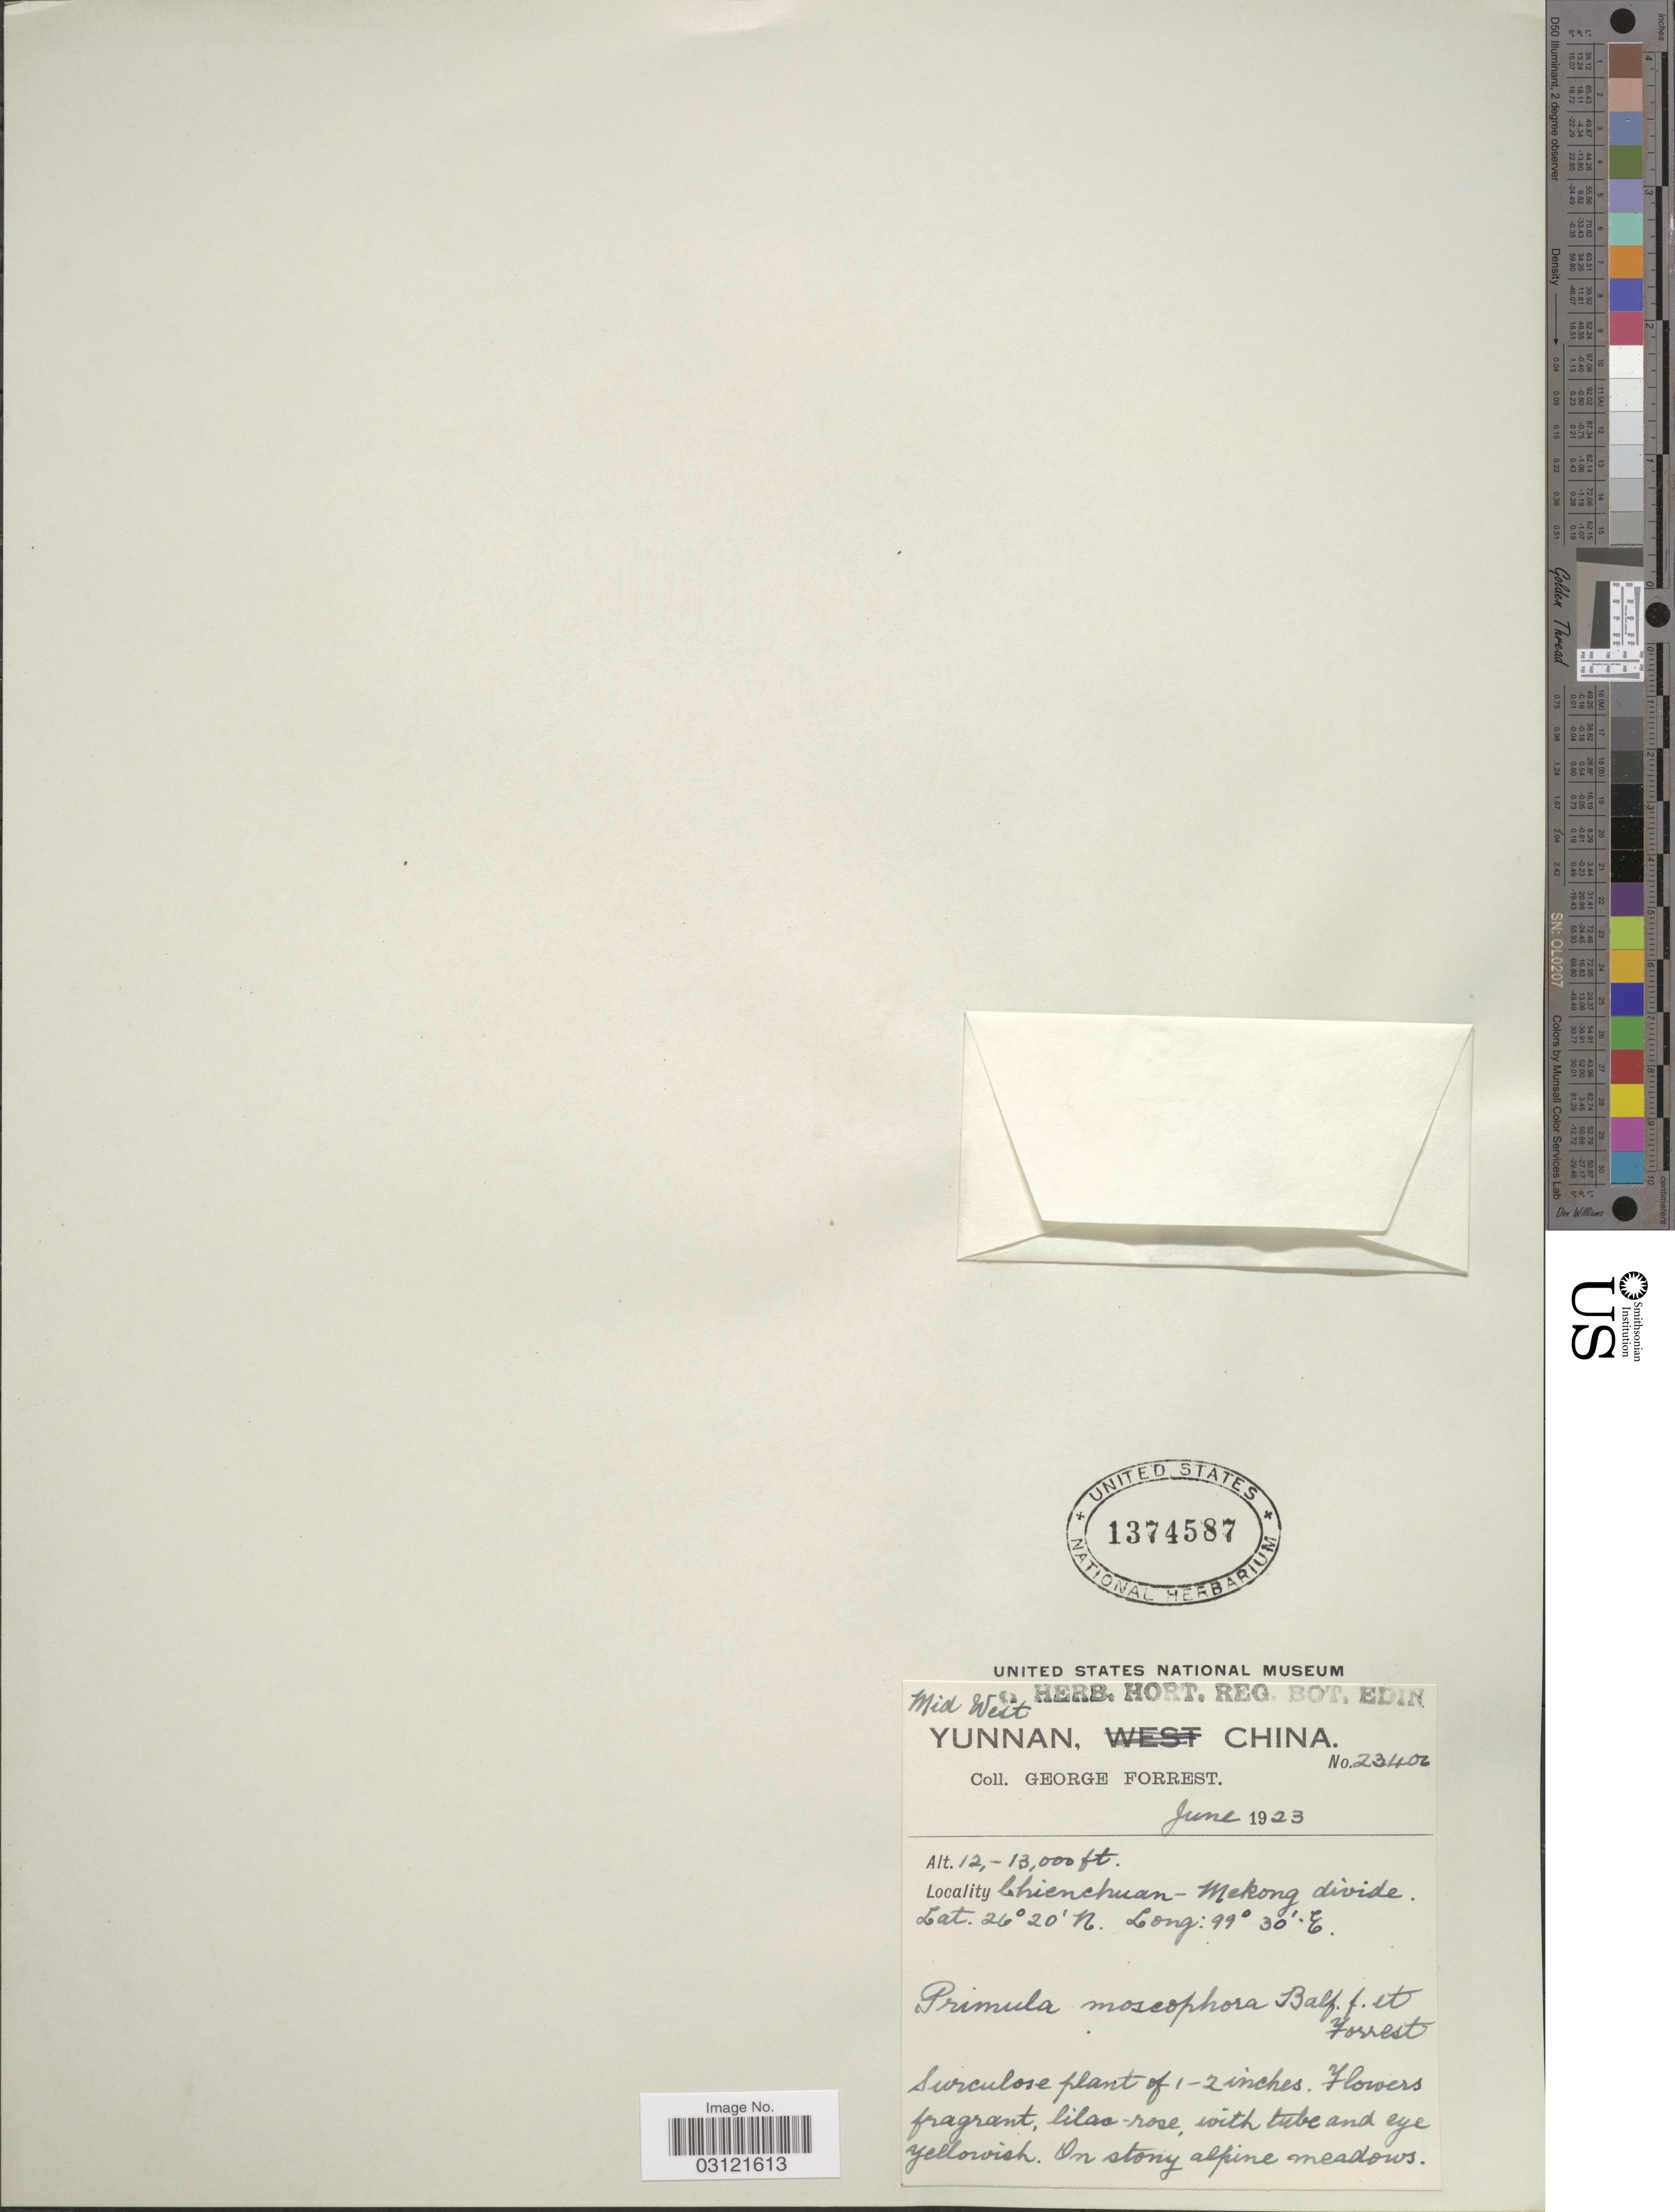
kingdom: Plantae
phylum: Tracheophyta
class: Magnoliopsida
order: Ericales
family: Primulaceae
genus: Primula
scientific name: Primula moschophora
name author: Balf. f. & Forrest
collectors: G. Forrest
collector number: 23406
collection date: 1923-06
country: China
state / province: Yunnan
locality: Mid West Yunnan, Chienchuan-Mekong divide.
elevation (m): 3658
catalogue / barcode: US 1374587